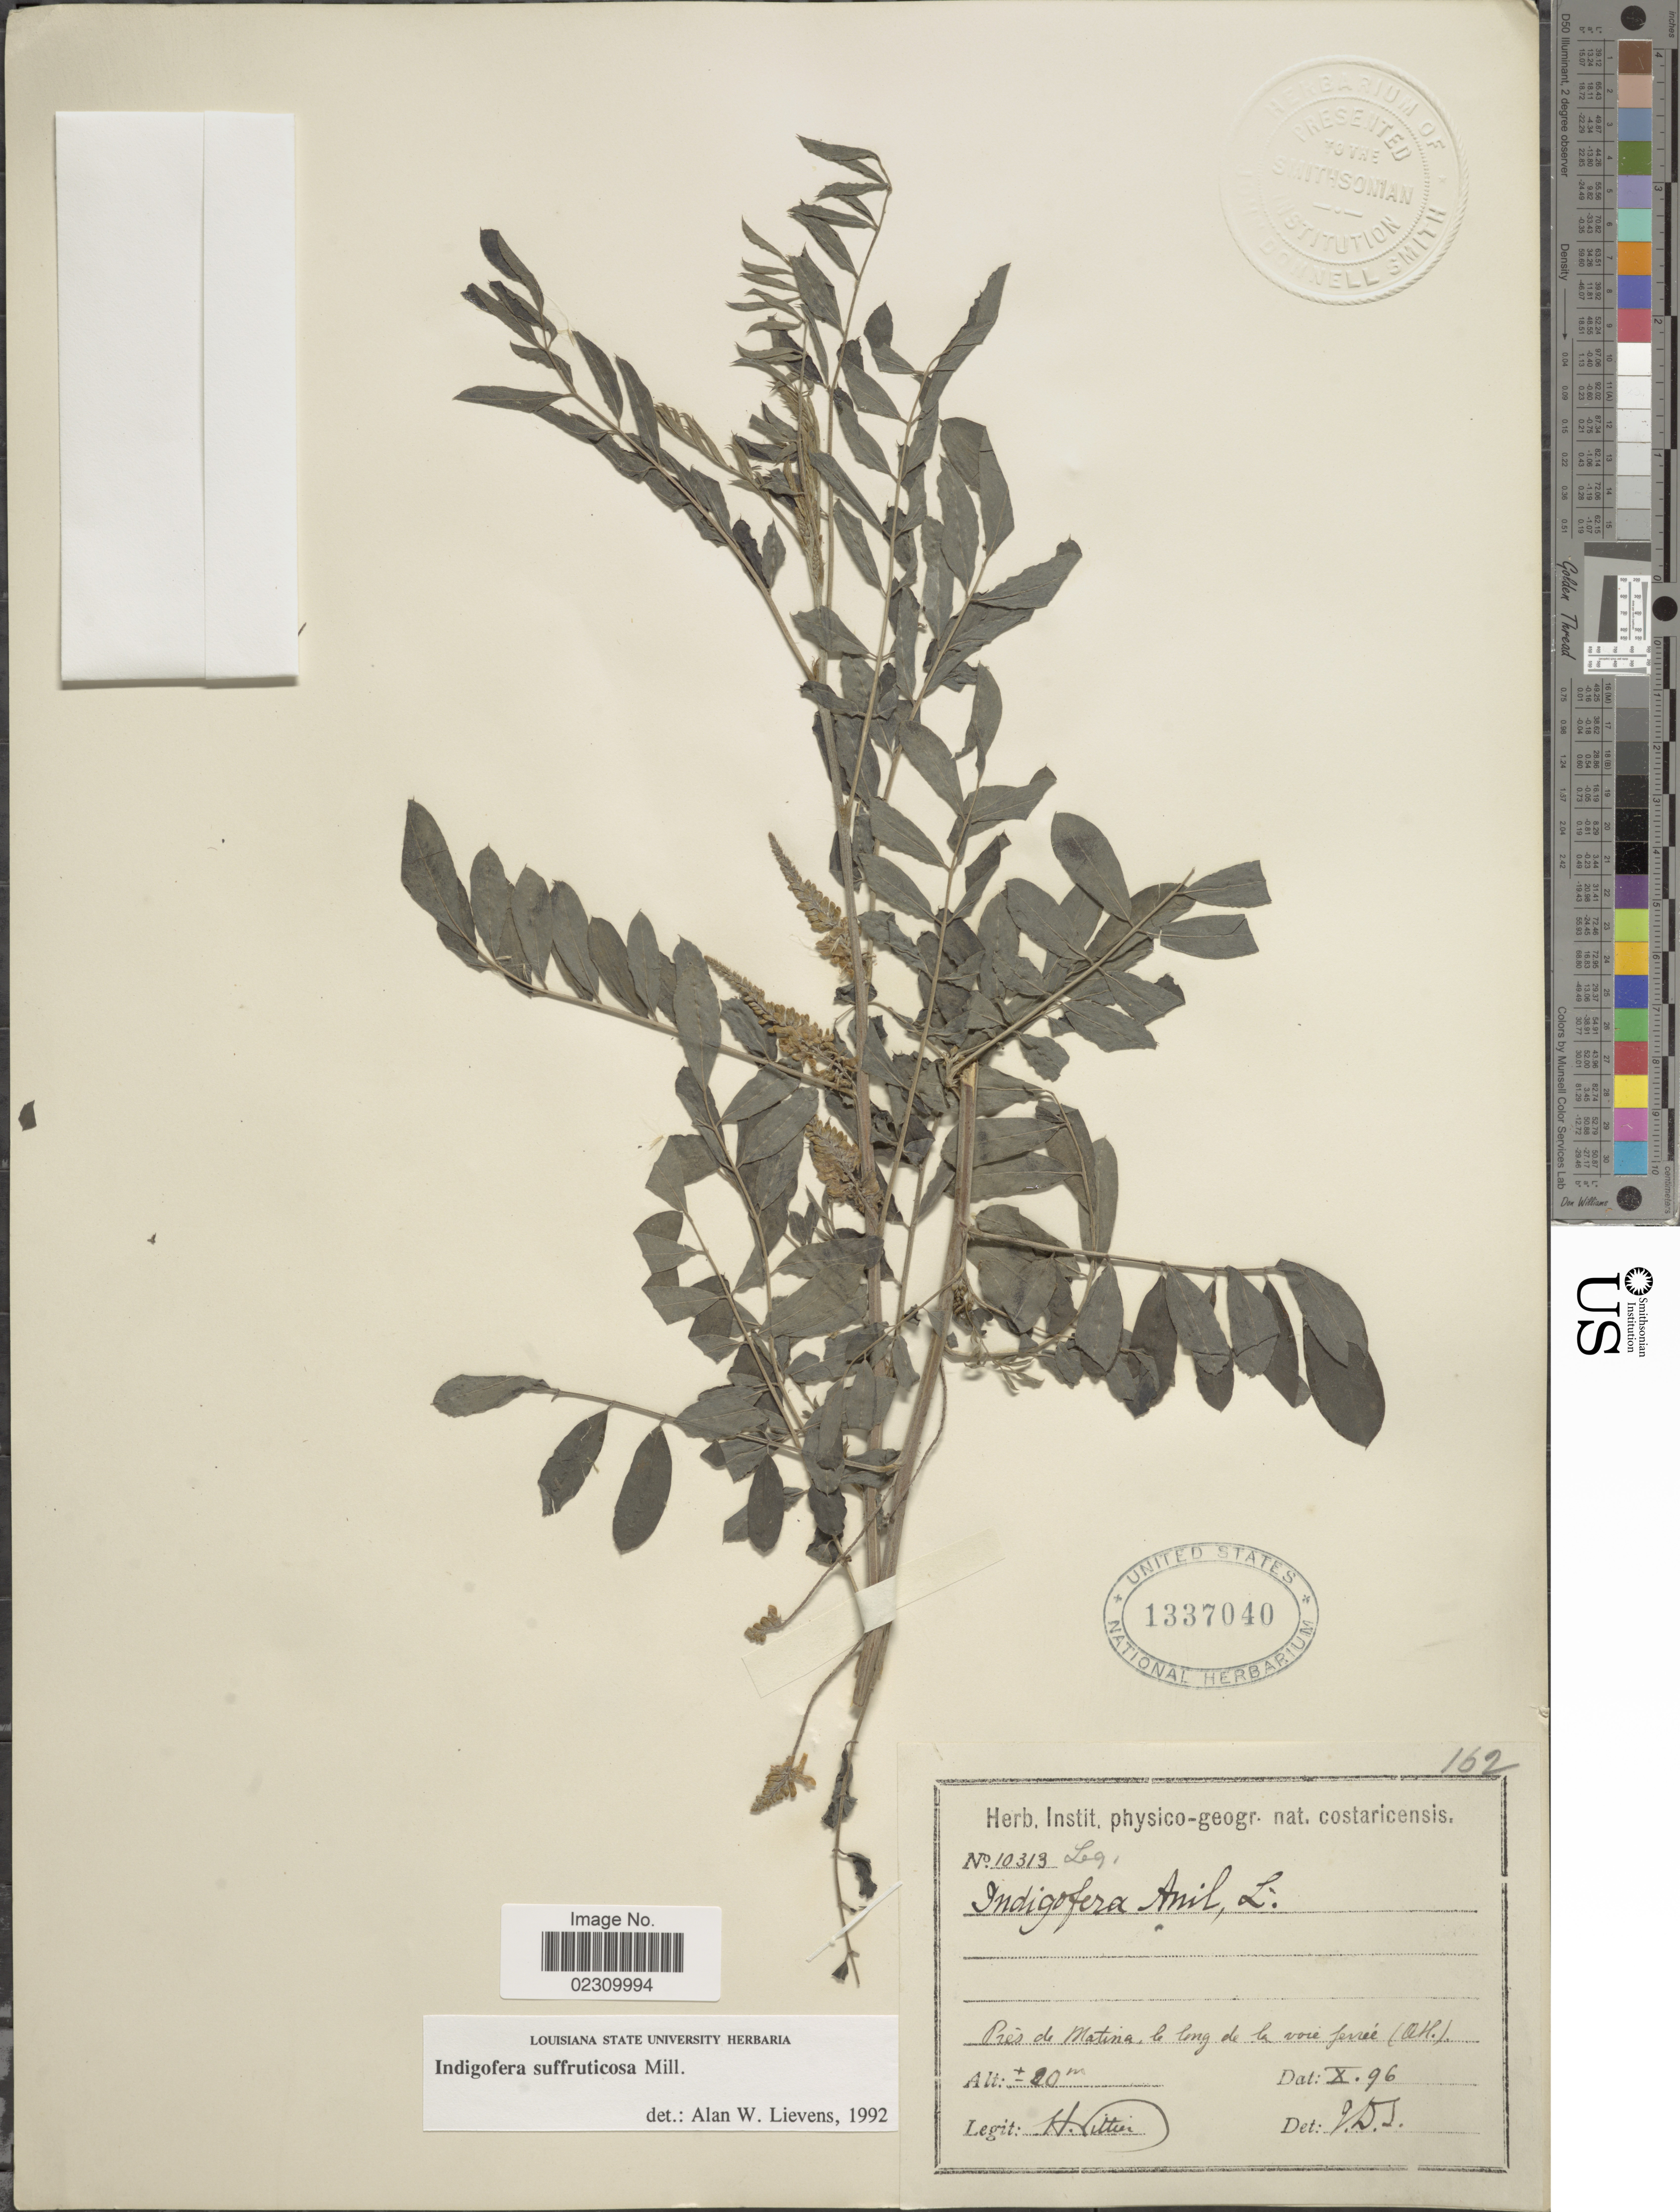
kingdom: Plantae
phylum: Tracheophyta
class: Magnoliopsida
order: Fabales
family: Fabaceae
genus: Indigofera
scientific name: Indigofera suffruticosa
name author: Mill.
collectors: H. F. Pittier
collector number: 10313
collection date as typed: Transcribed d/m/y: /10/96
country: Costa Rica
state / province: Limón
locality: Prés de Matina, le long de la voie ferrée (Atl.) [near Matina, along the railroad tracks (Atlantic)]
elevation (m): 20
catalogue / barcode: US 1337040